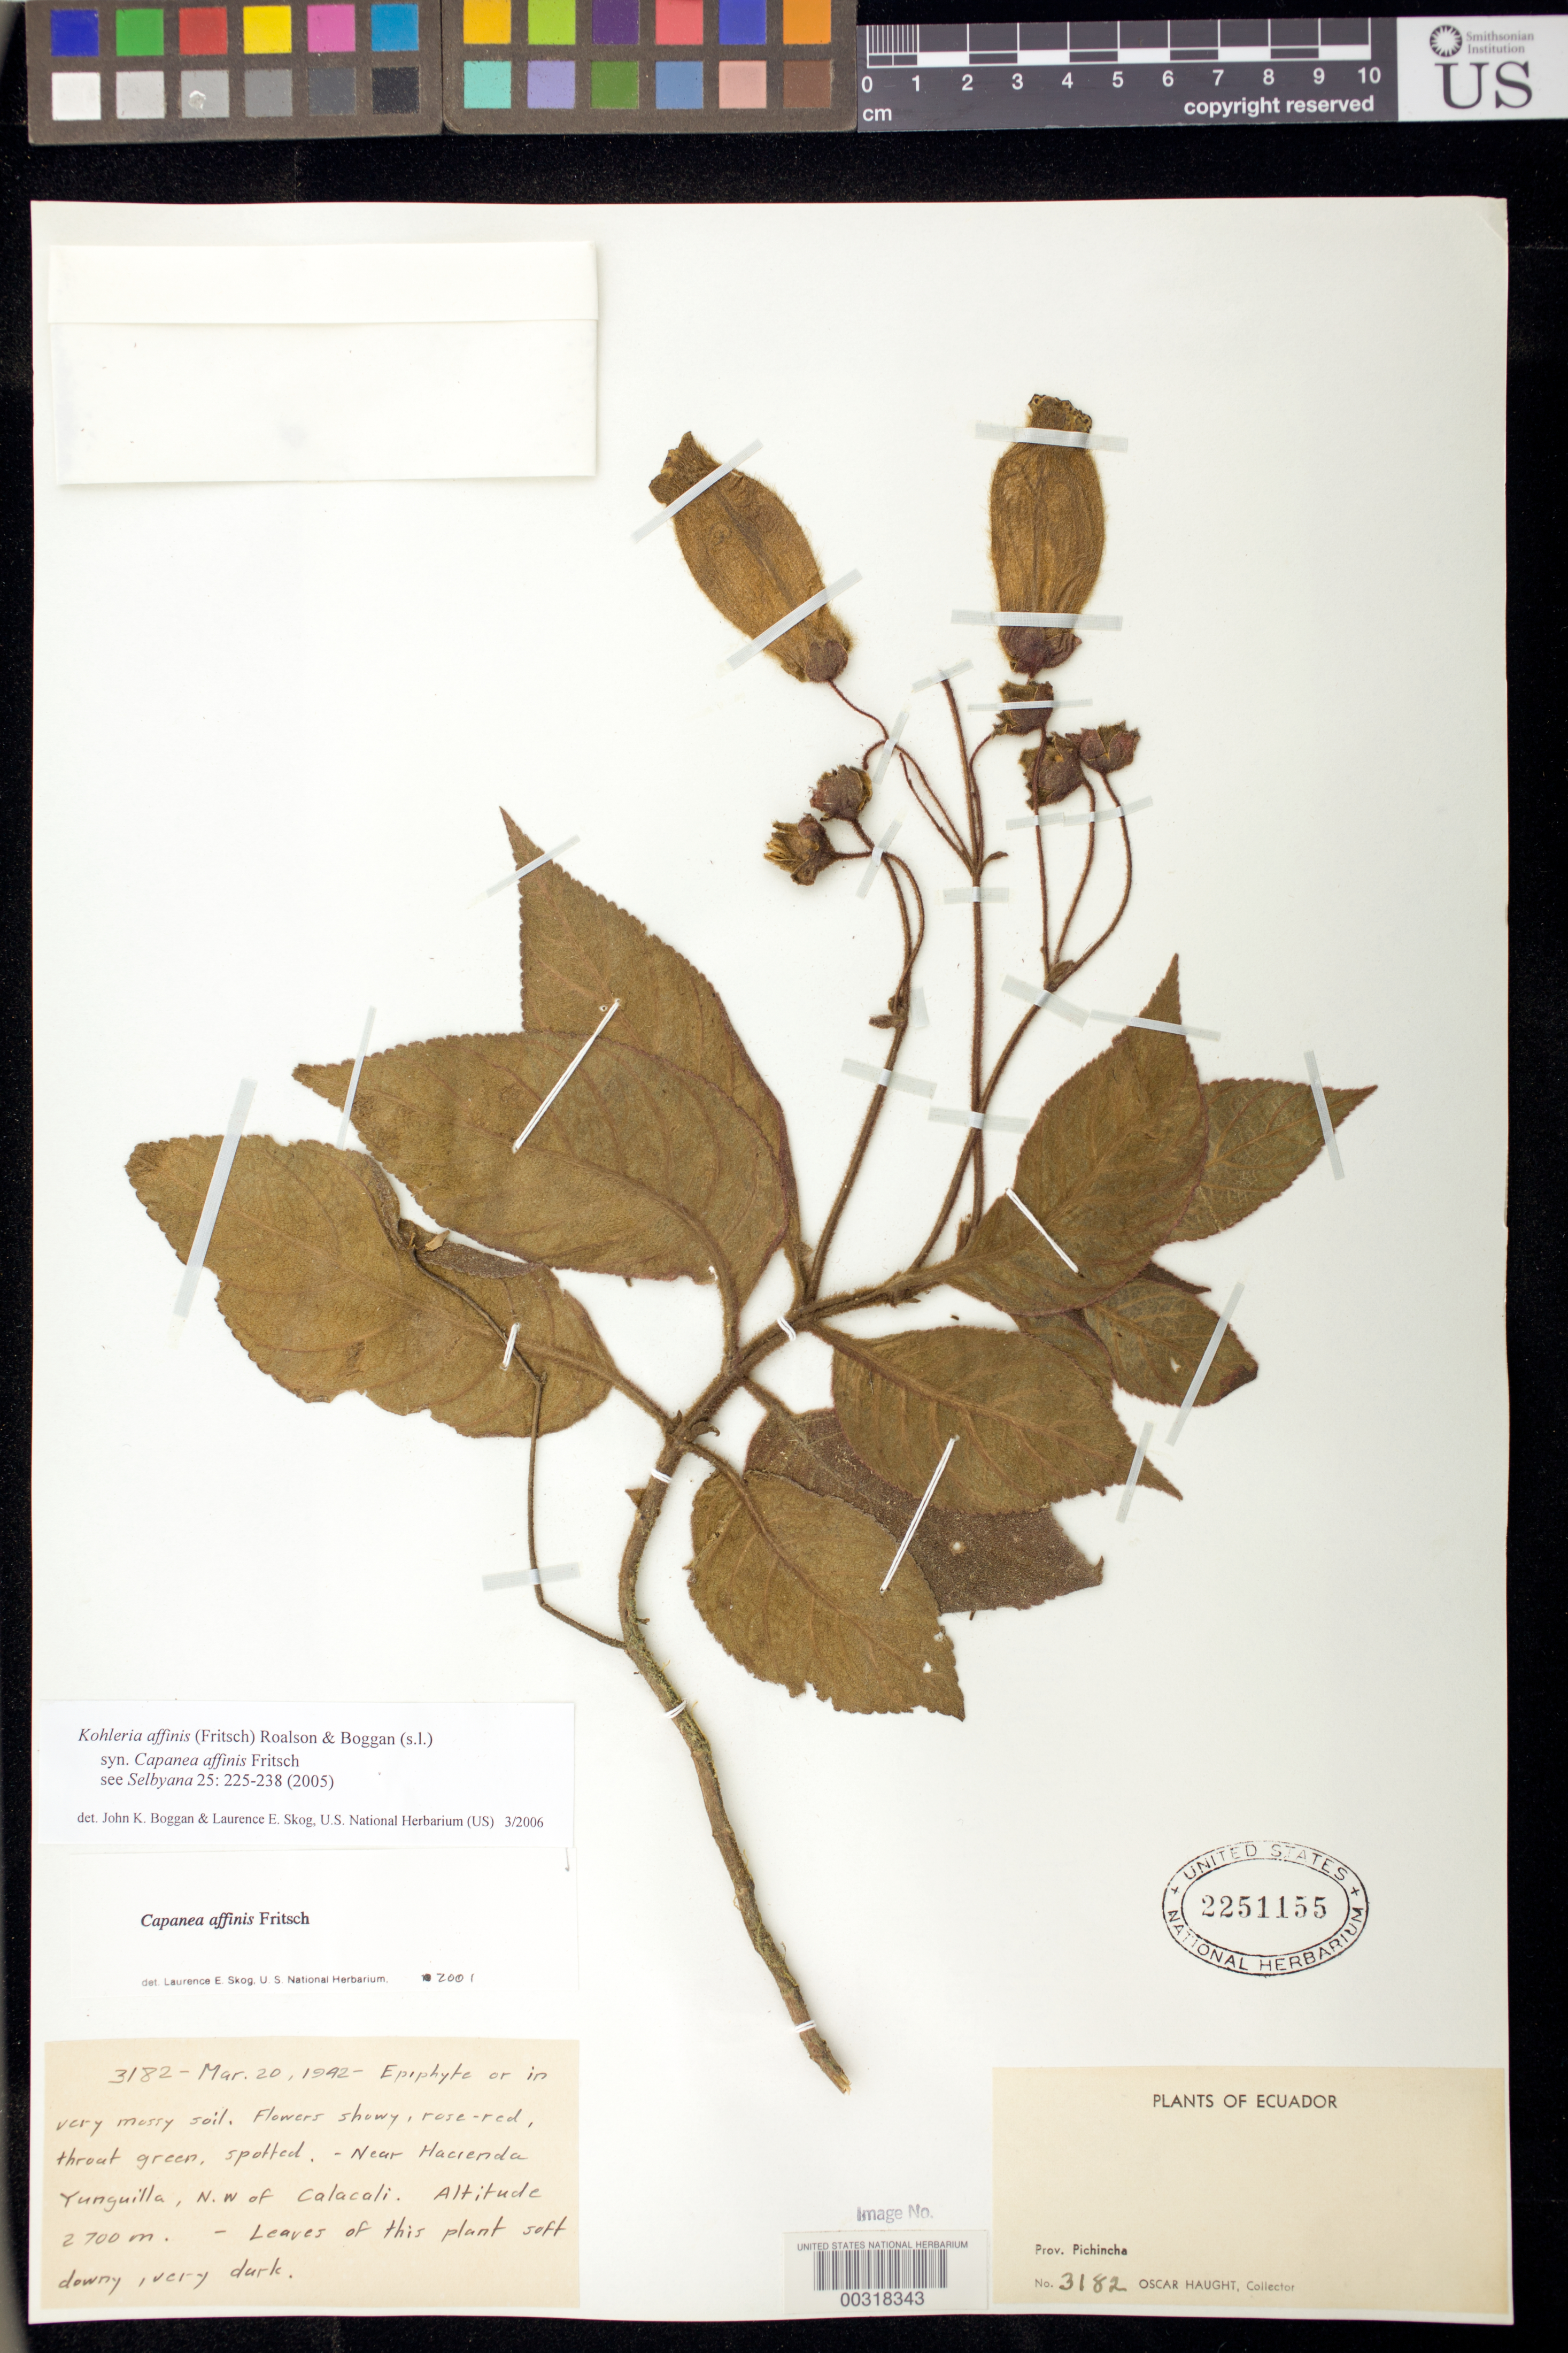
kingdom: Plantae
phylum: Tracheophyta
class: Magnoliopsida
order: Lamiales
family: Gesneriaceae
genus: Kohleria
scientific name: Kohleria affinis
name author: (Fritsch) Roalson & Boggan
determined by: Boggan, J. K.; Skog, L. E.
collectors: O. L. Haught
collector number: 3182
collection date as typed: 20 Mar 1942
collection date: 1942-03-20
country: Ecuador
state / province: Pichincha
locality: Near Hacienda Yunguilla, NW of Calacali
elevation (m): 2700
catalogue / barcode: US 2251155